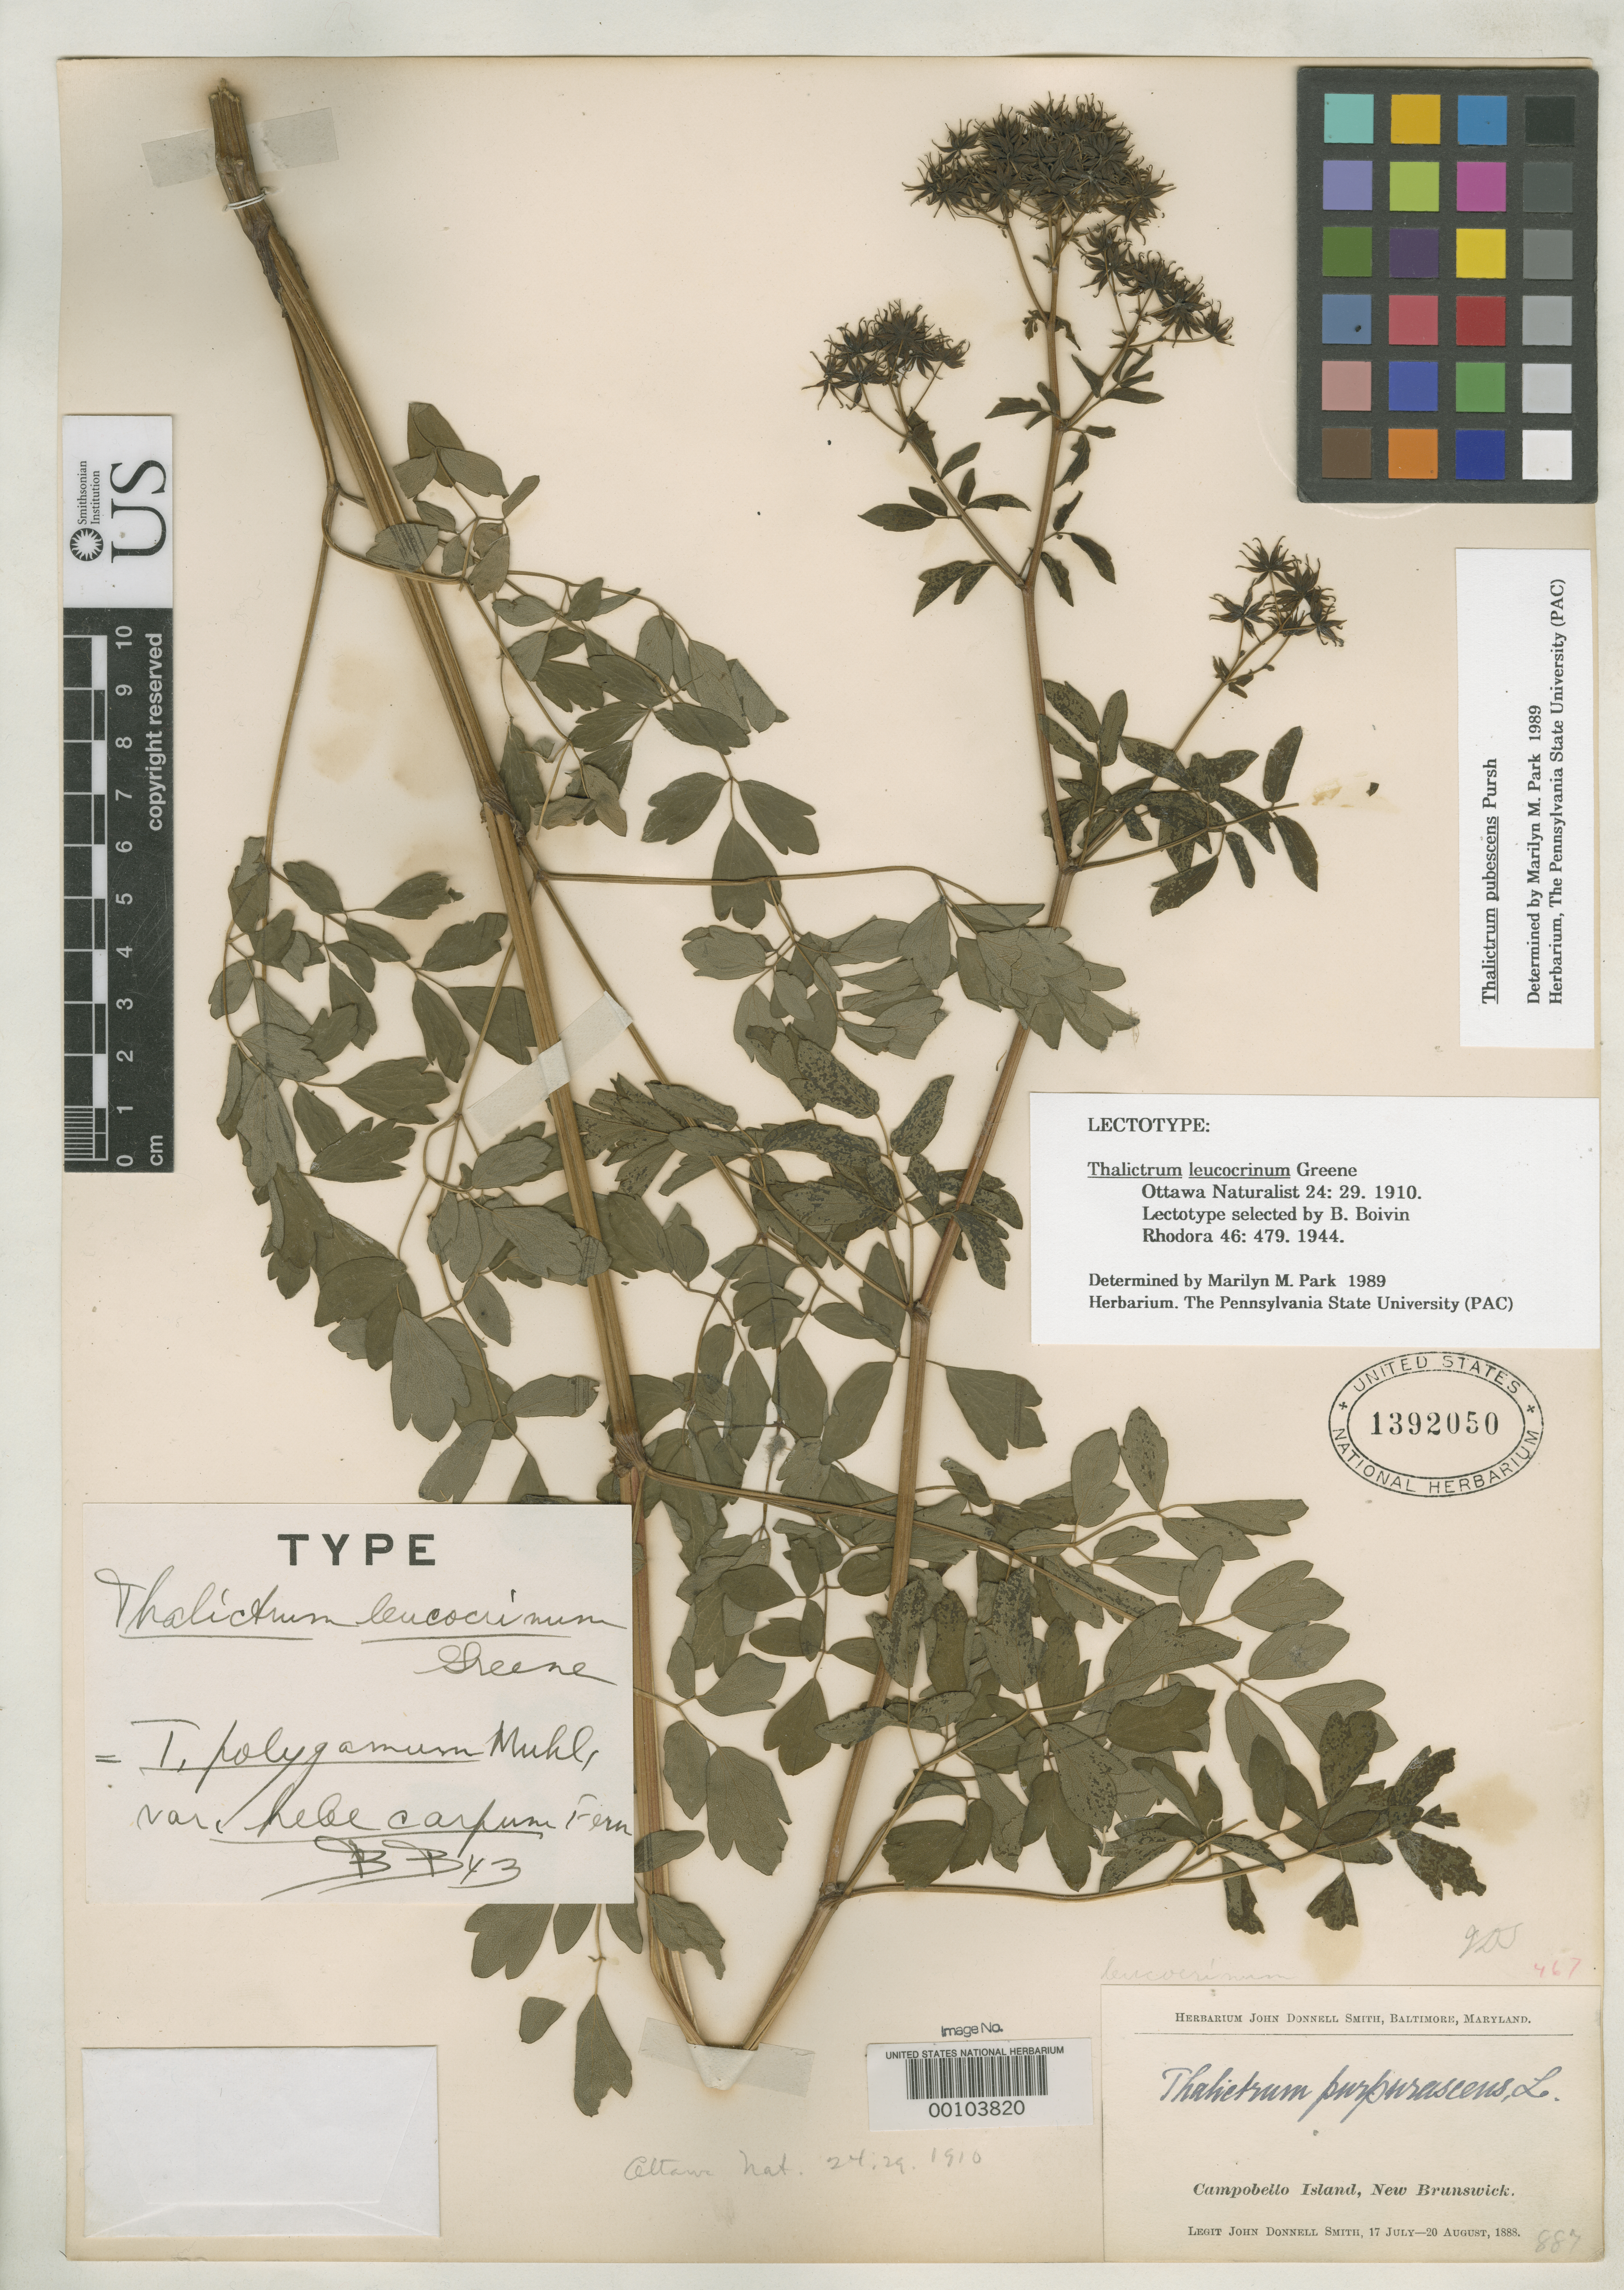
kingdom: Plantae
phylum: Tracheophyta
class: Magnoliopsida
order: Ranunculales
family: Ranunculaceae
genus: Thalictrum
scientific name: Thalictrum leucocrinum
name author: Greene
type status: Lectotype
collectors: J. Donnell Smith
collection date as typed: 17 Jul 1888 to 20 Aug 1888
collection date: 1888-07-17/1888-08-20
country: Canada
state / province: New Brunswick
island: Campobello Island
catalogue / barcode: US 1392050